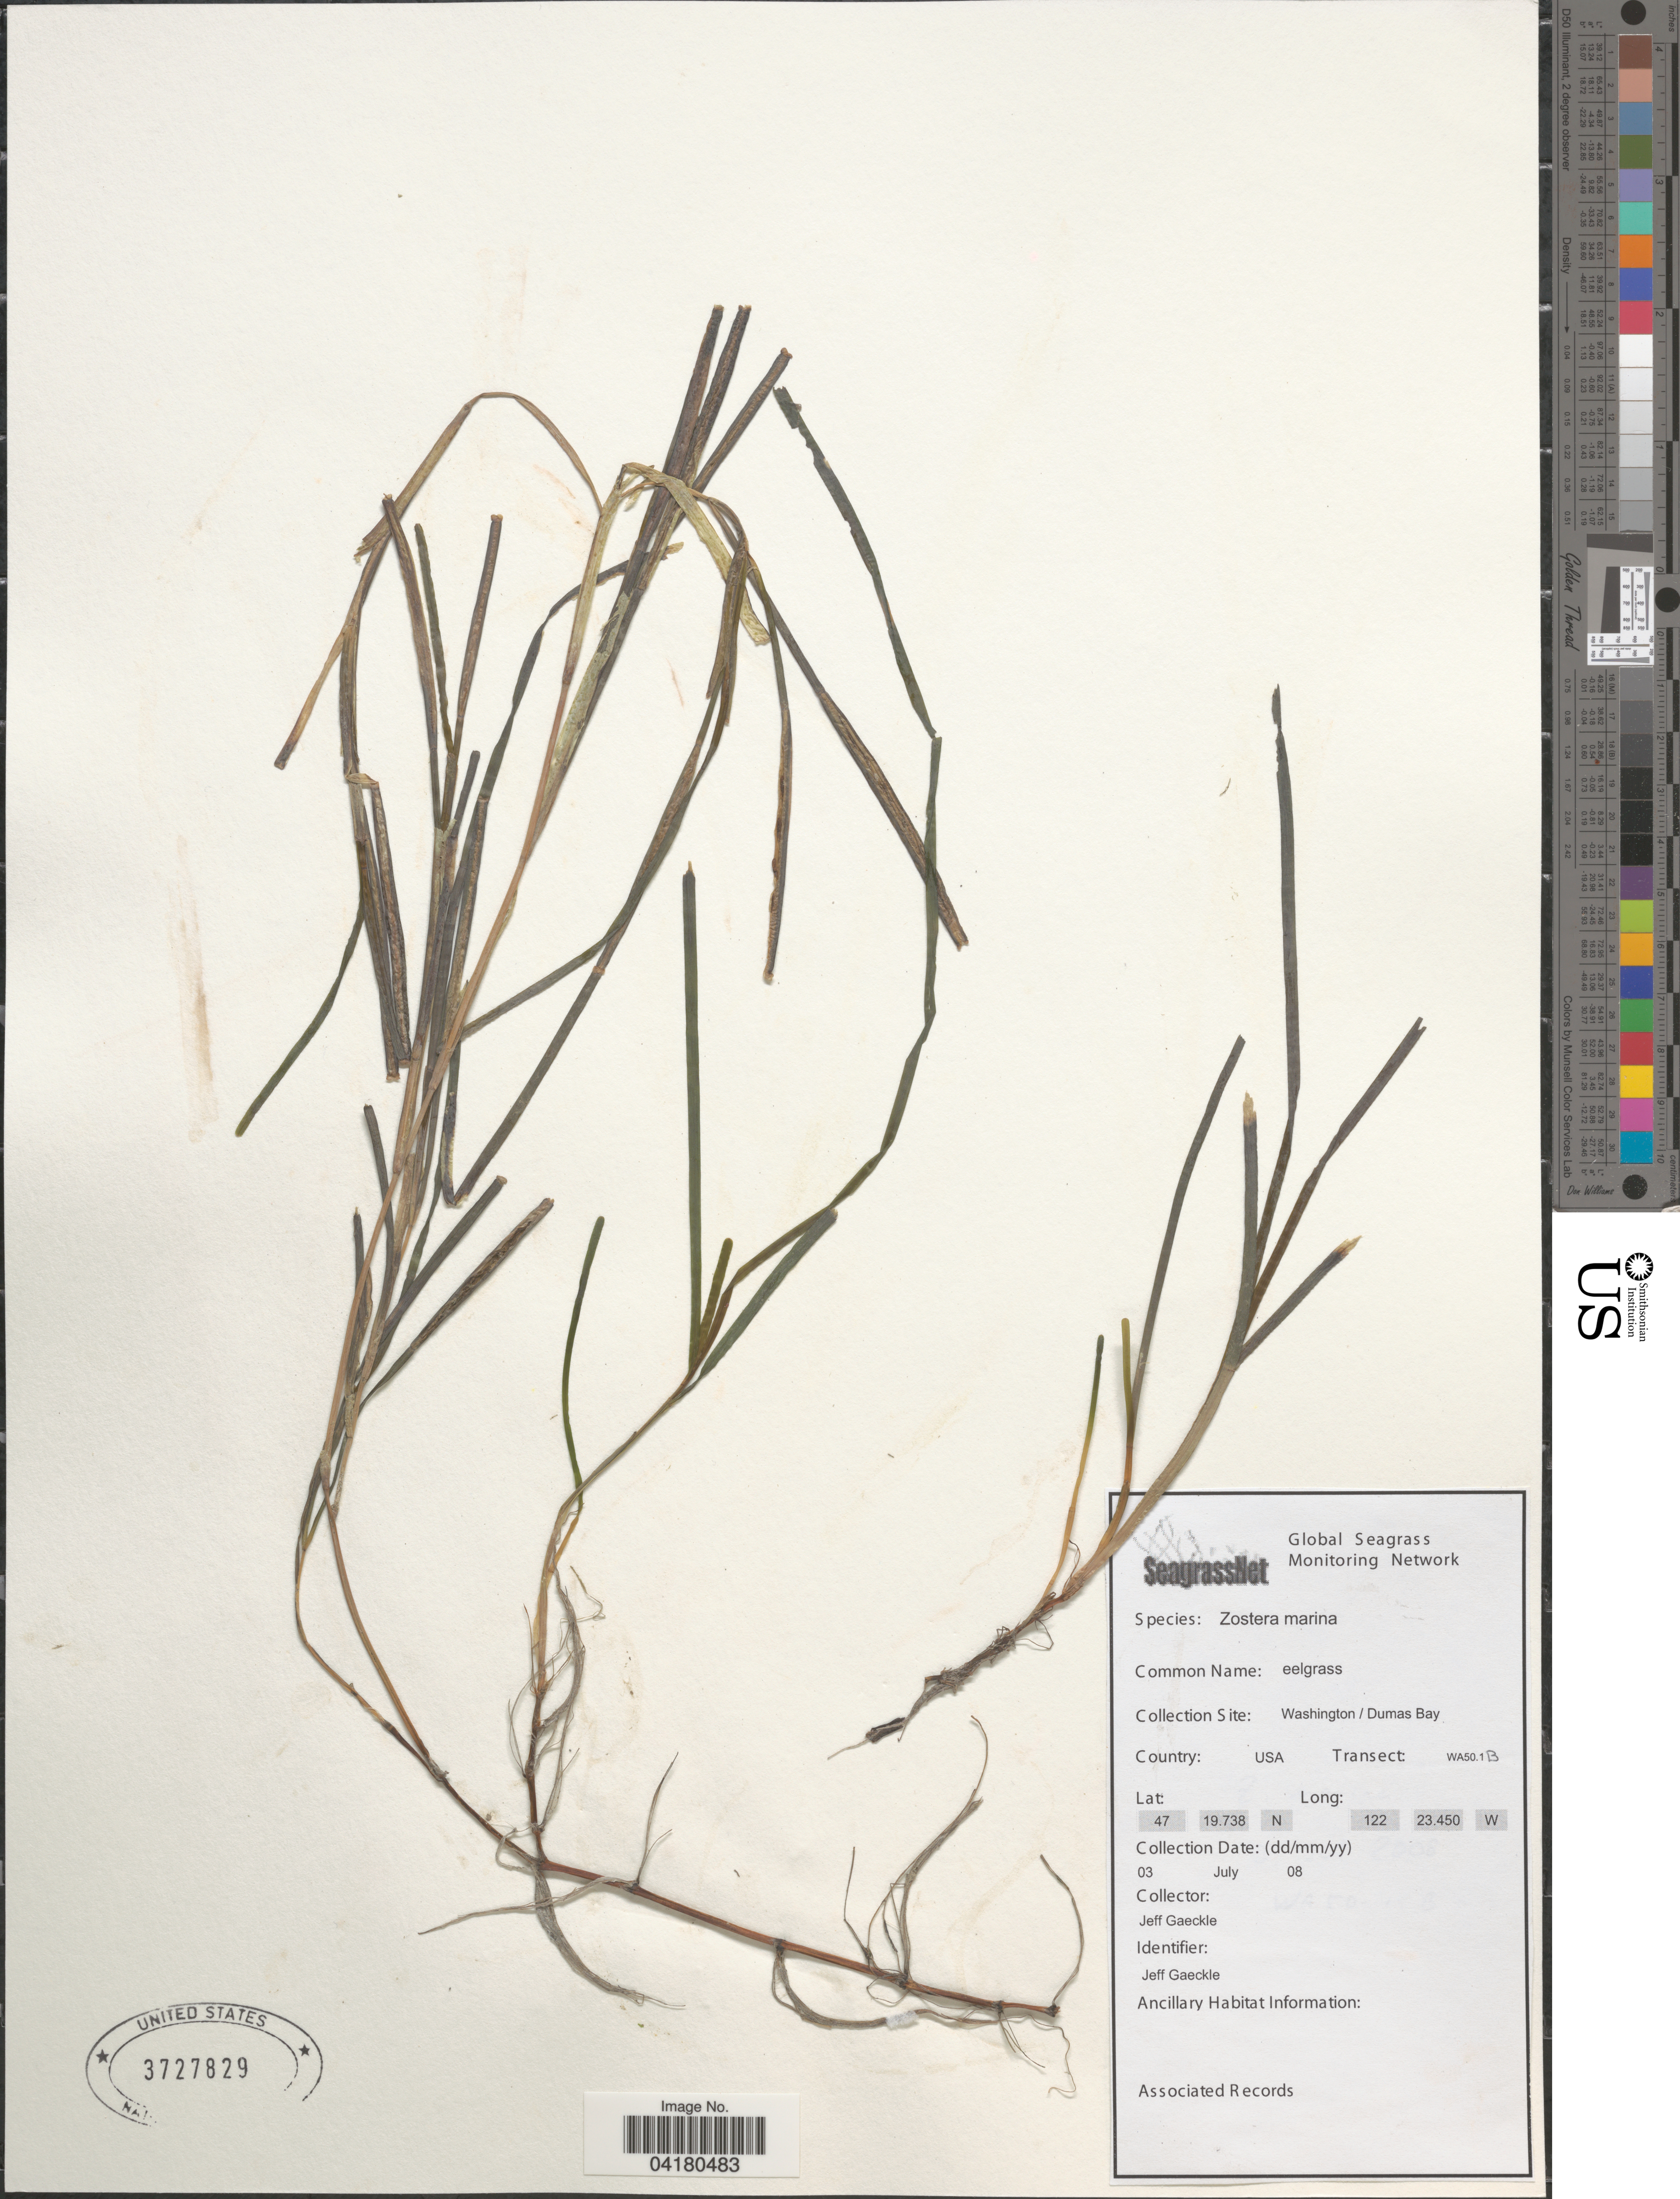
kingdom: Plantae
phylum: Tracheophyta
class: Liliopsida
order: Alismatales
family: Zosteraceae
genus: Zostera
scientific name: Zostera marina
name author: L.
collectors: J. Gaeckle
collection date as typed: Transcribed d/m/y: 3/7/8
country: United States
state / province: Washington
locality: Collection Site: Washington / Dumas Bay. Transect: WA50.1B.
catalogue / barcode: US 3727829